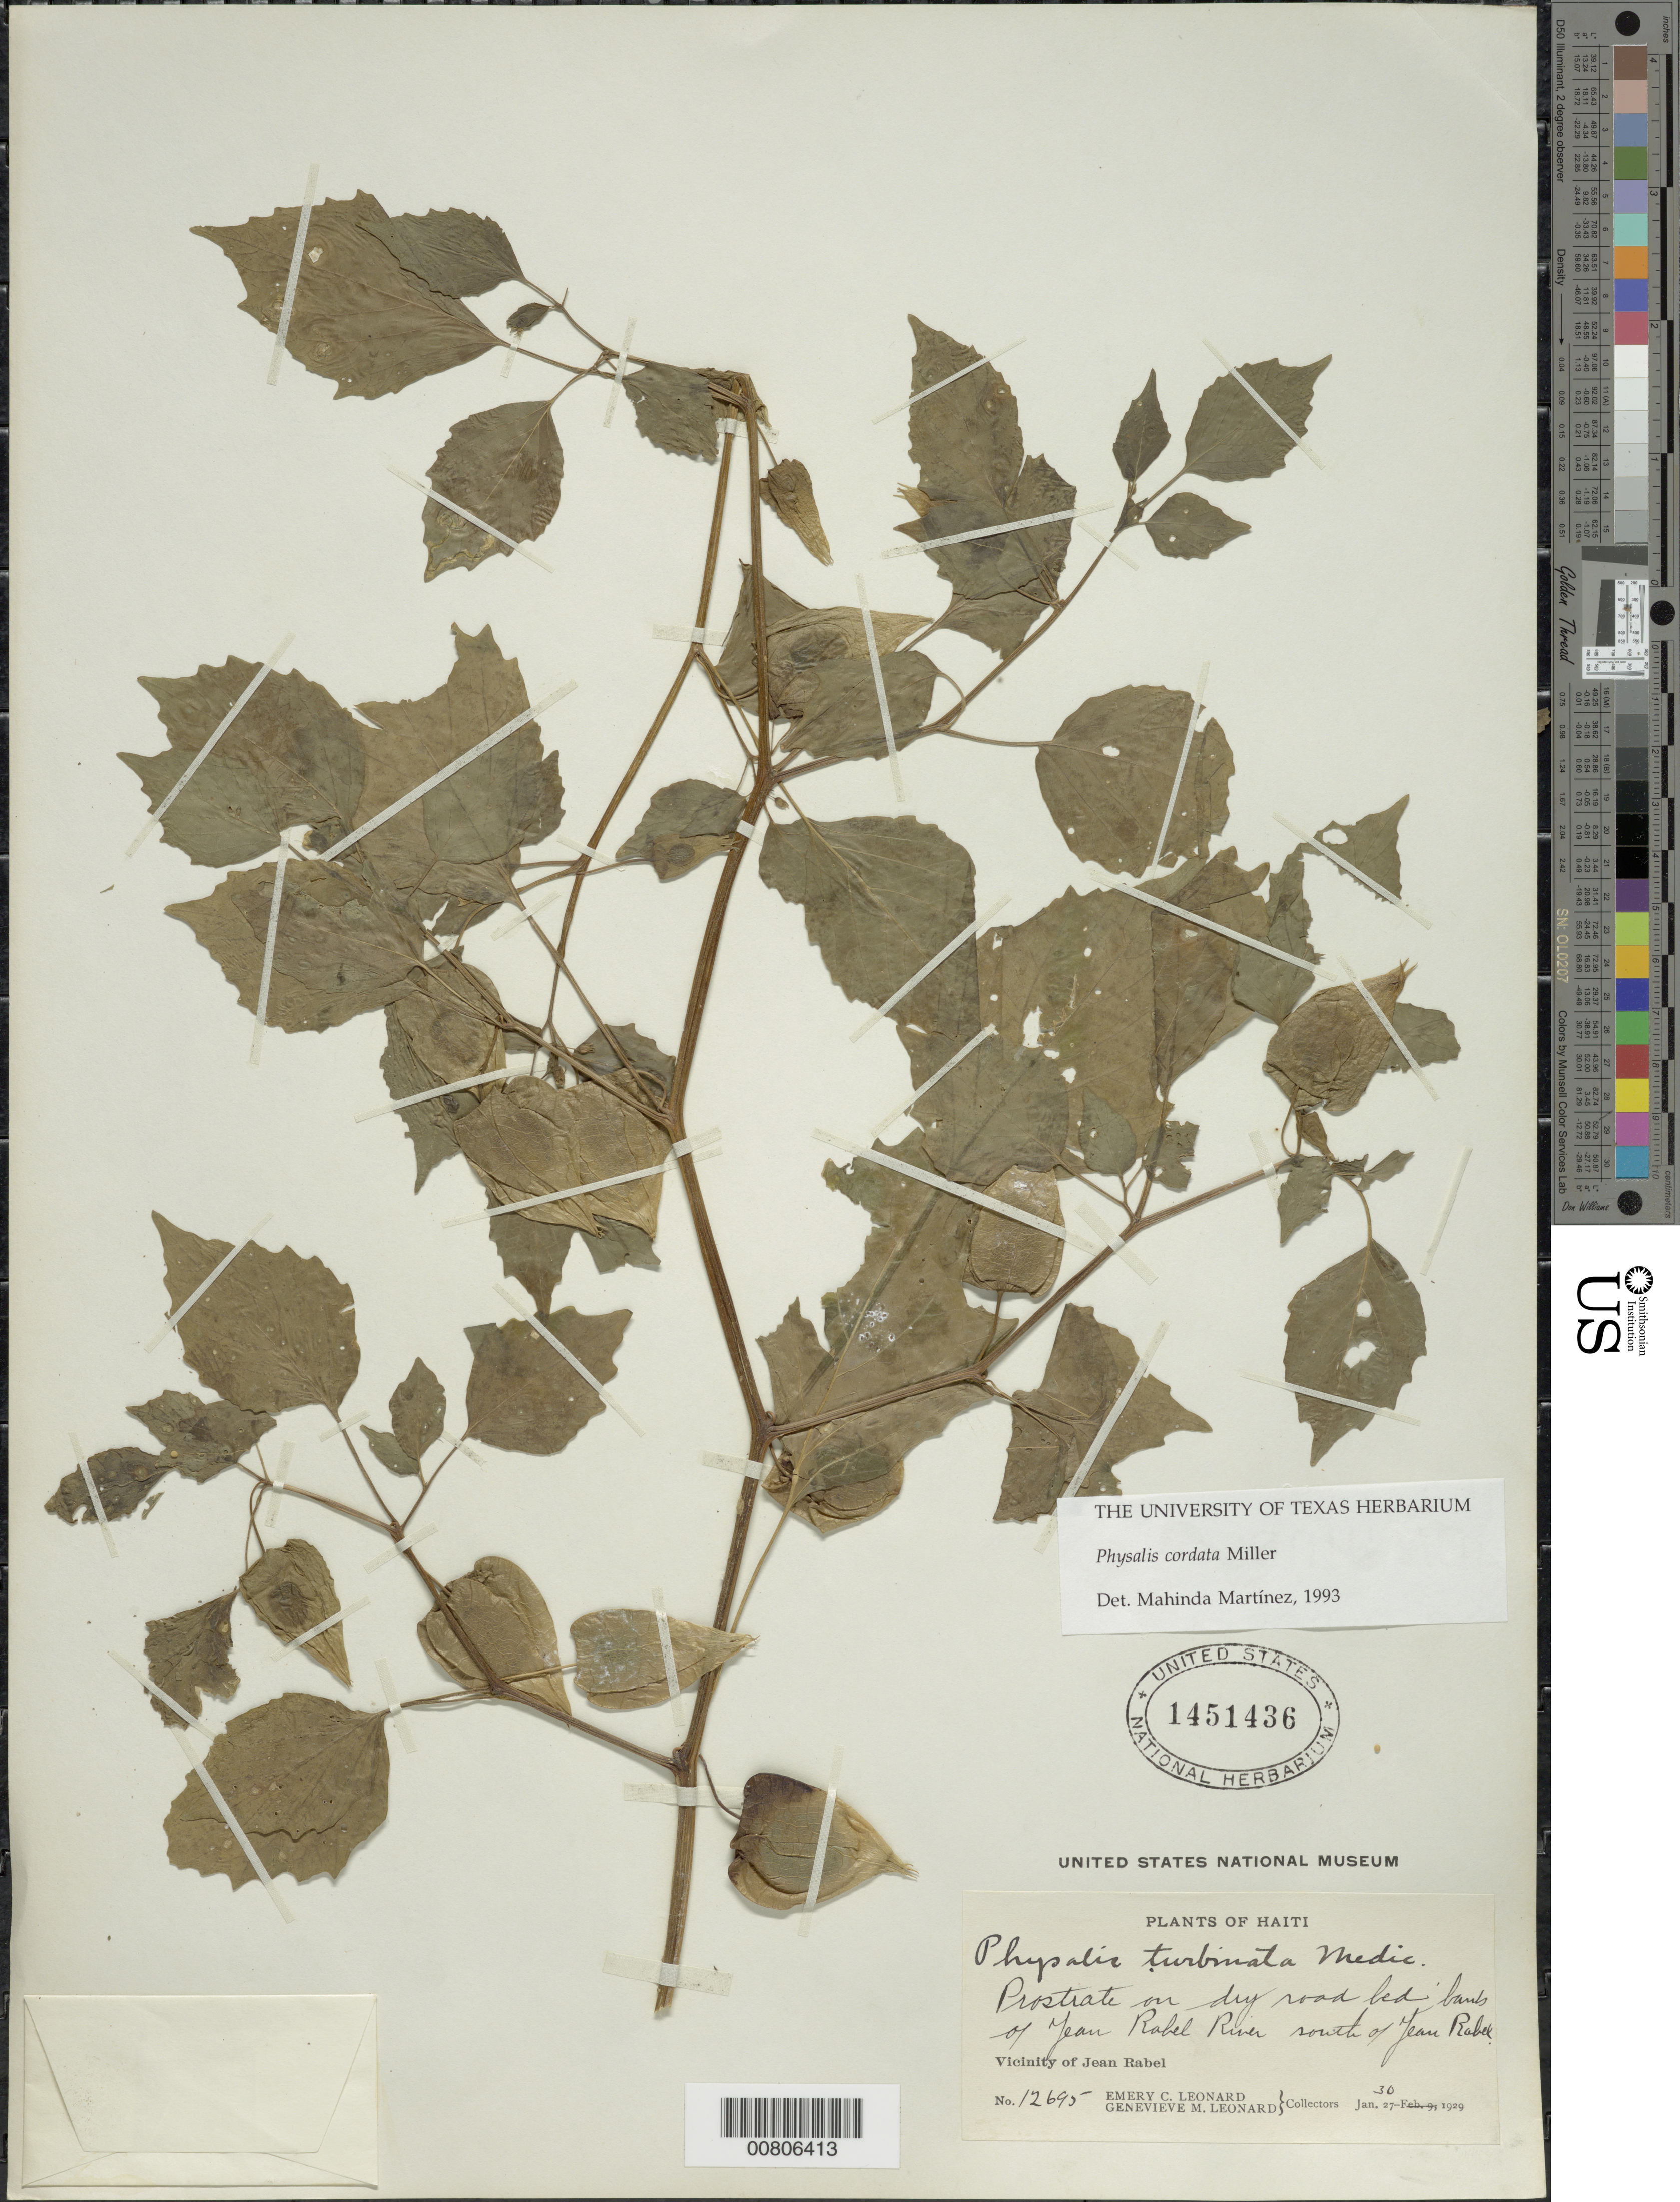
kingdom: Plantae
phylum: Tracheophyta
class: Magnoliopsida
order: Solanales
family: Solanaceae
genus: Physalis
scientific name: Physalis cordata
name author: Mill.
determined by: Martinez, M.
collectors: E. C. Leonard & G. M. Leonard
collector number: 12695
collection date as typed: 30 Jan 1929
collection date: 1929-01-30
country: Haiti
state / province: Nord-Ouest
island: Hispaniola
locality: Vicinity of Jean Rabel, bank of Jean Rabel River S of city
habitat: On dry road bed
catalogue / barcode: US 1451436